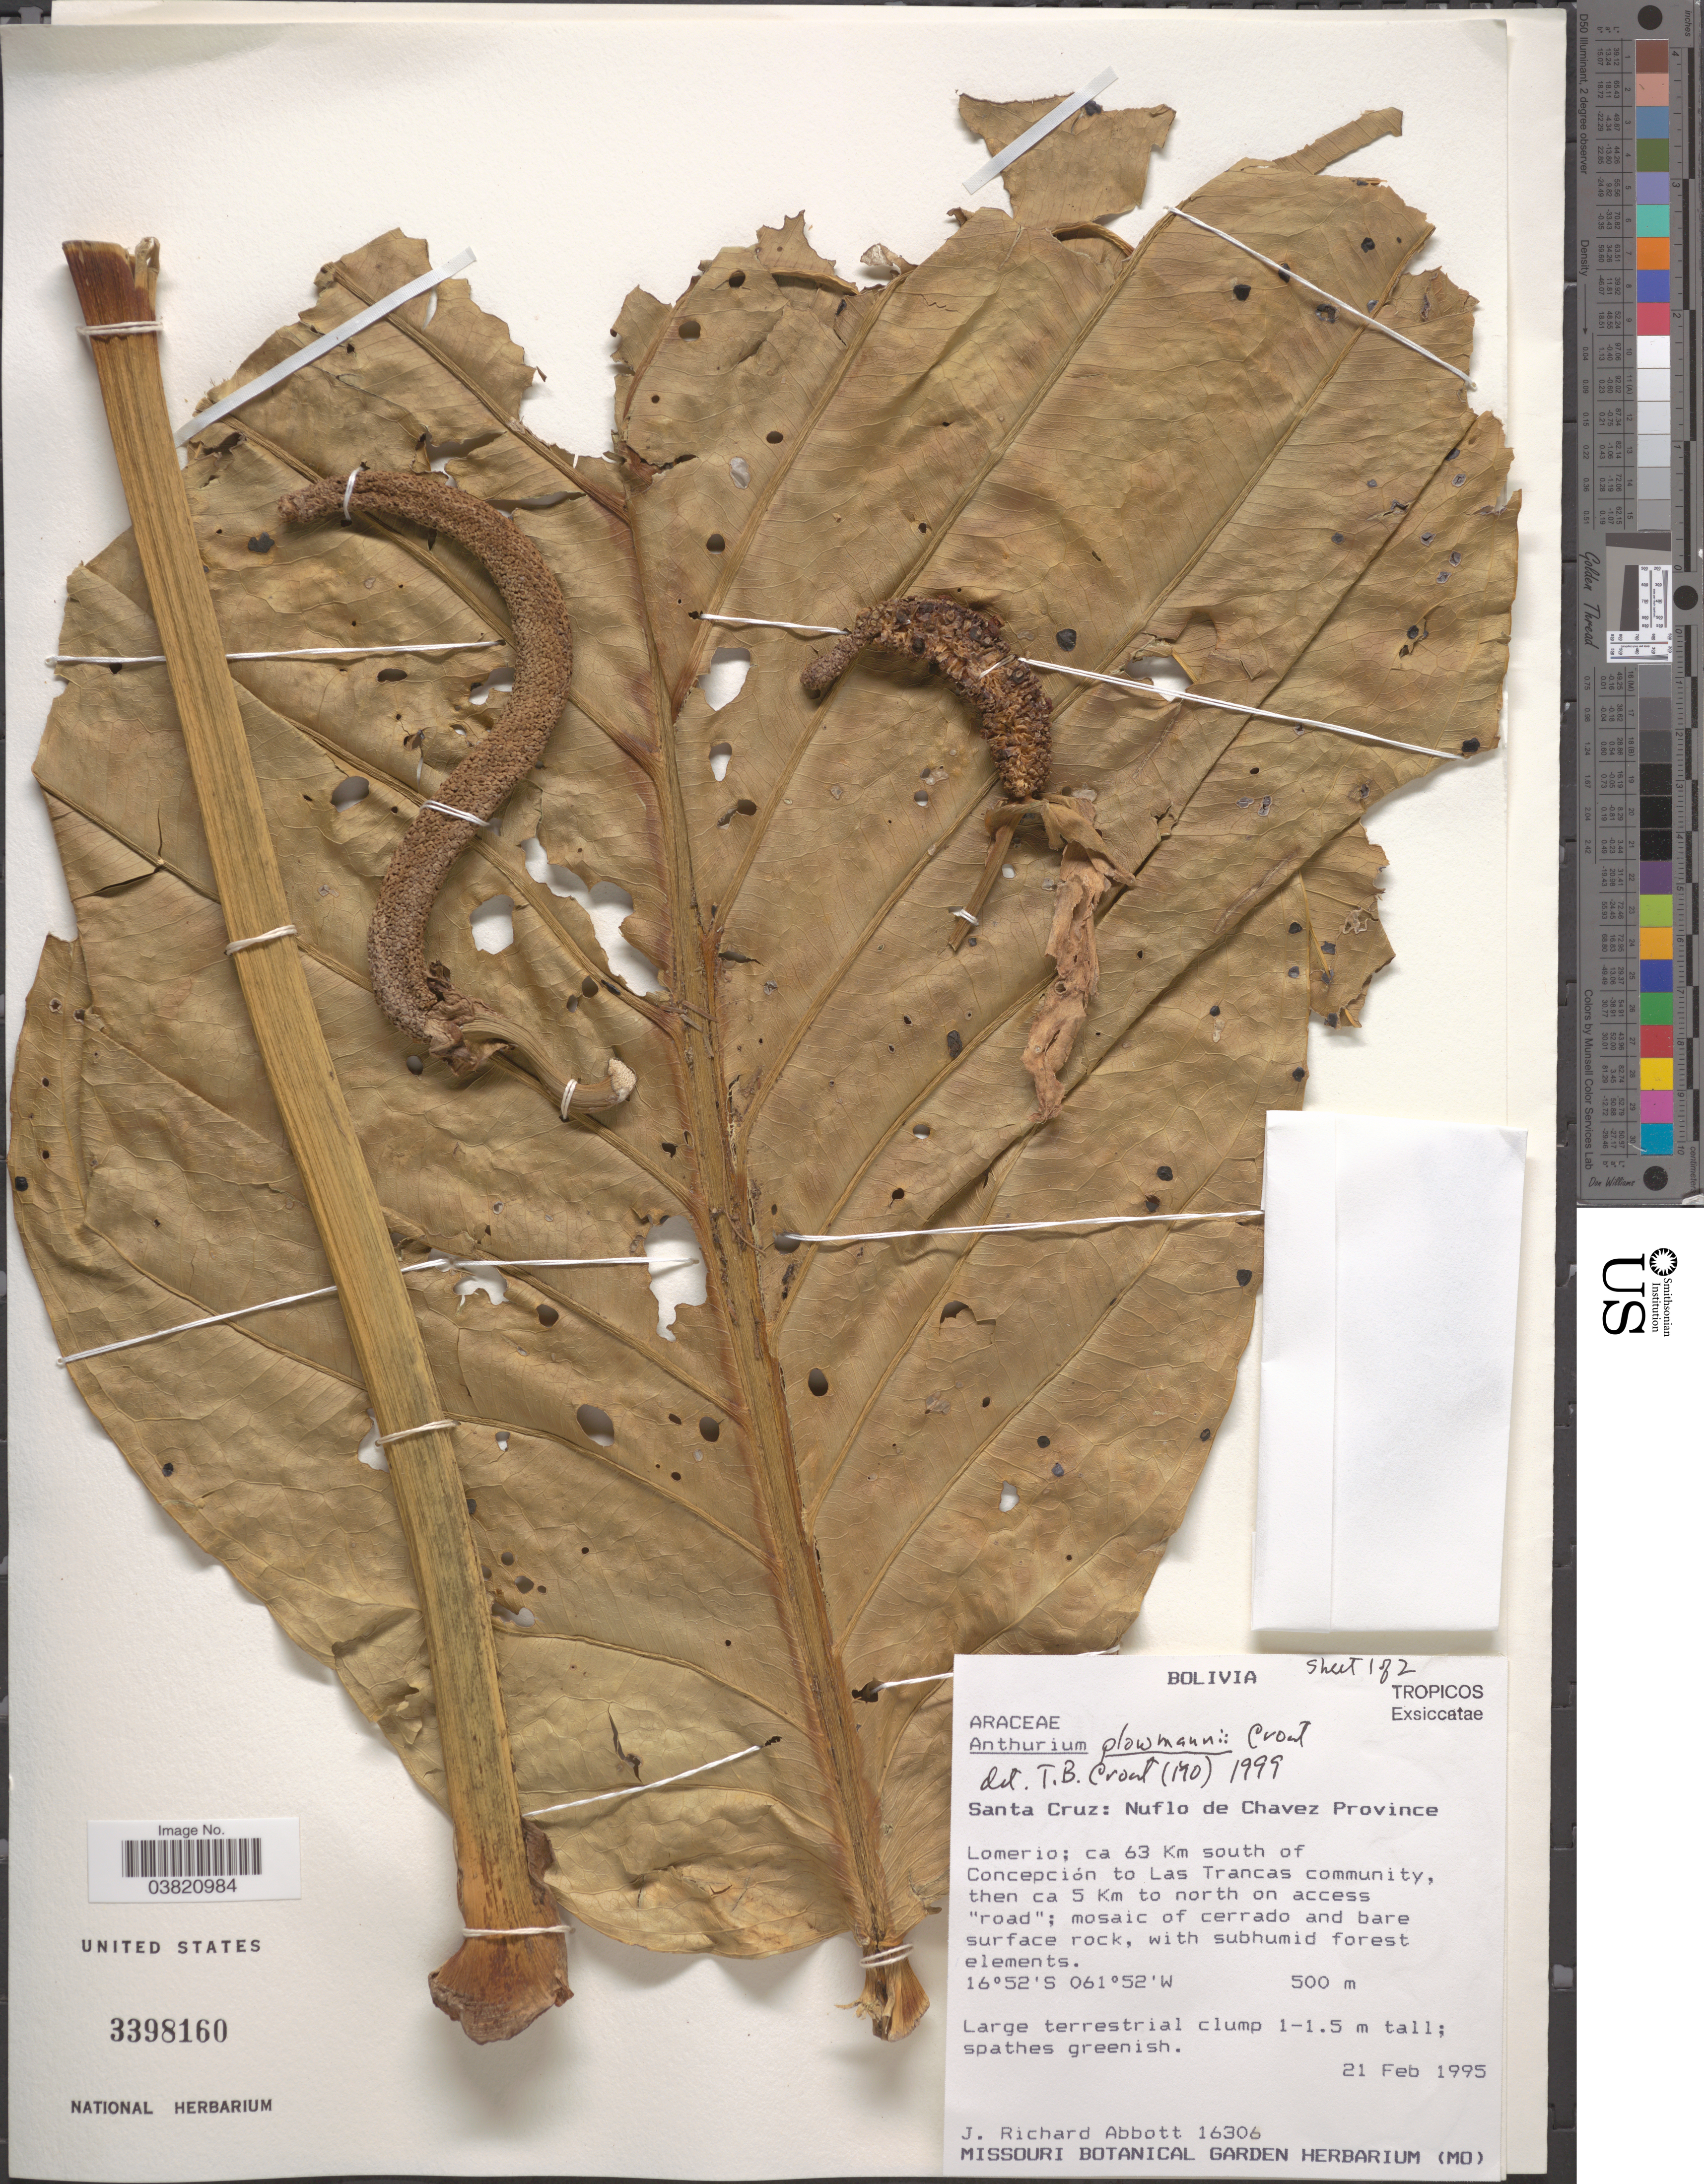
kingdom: Plantae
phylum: Tracheophyta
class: Liliopsida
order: Alismatales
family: Araceae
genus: Anthurium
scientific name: Anthurium plowmanii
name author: Croat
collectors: J. R. Abbott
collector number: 16306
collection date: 1995-02-21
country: Bolivia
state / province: Santa Cruz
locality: Nuflo de Chavez Province. Lomerio; ca 63 Km south of Concepción to Las Trancas community, then ca 5 Km to north on access "road".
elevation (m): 500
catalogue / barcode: US 3398160